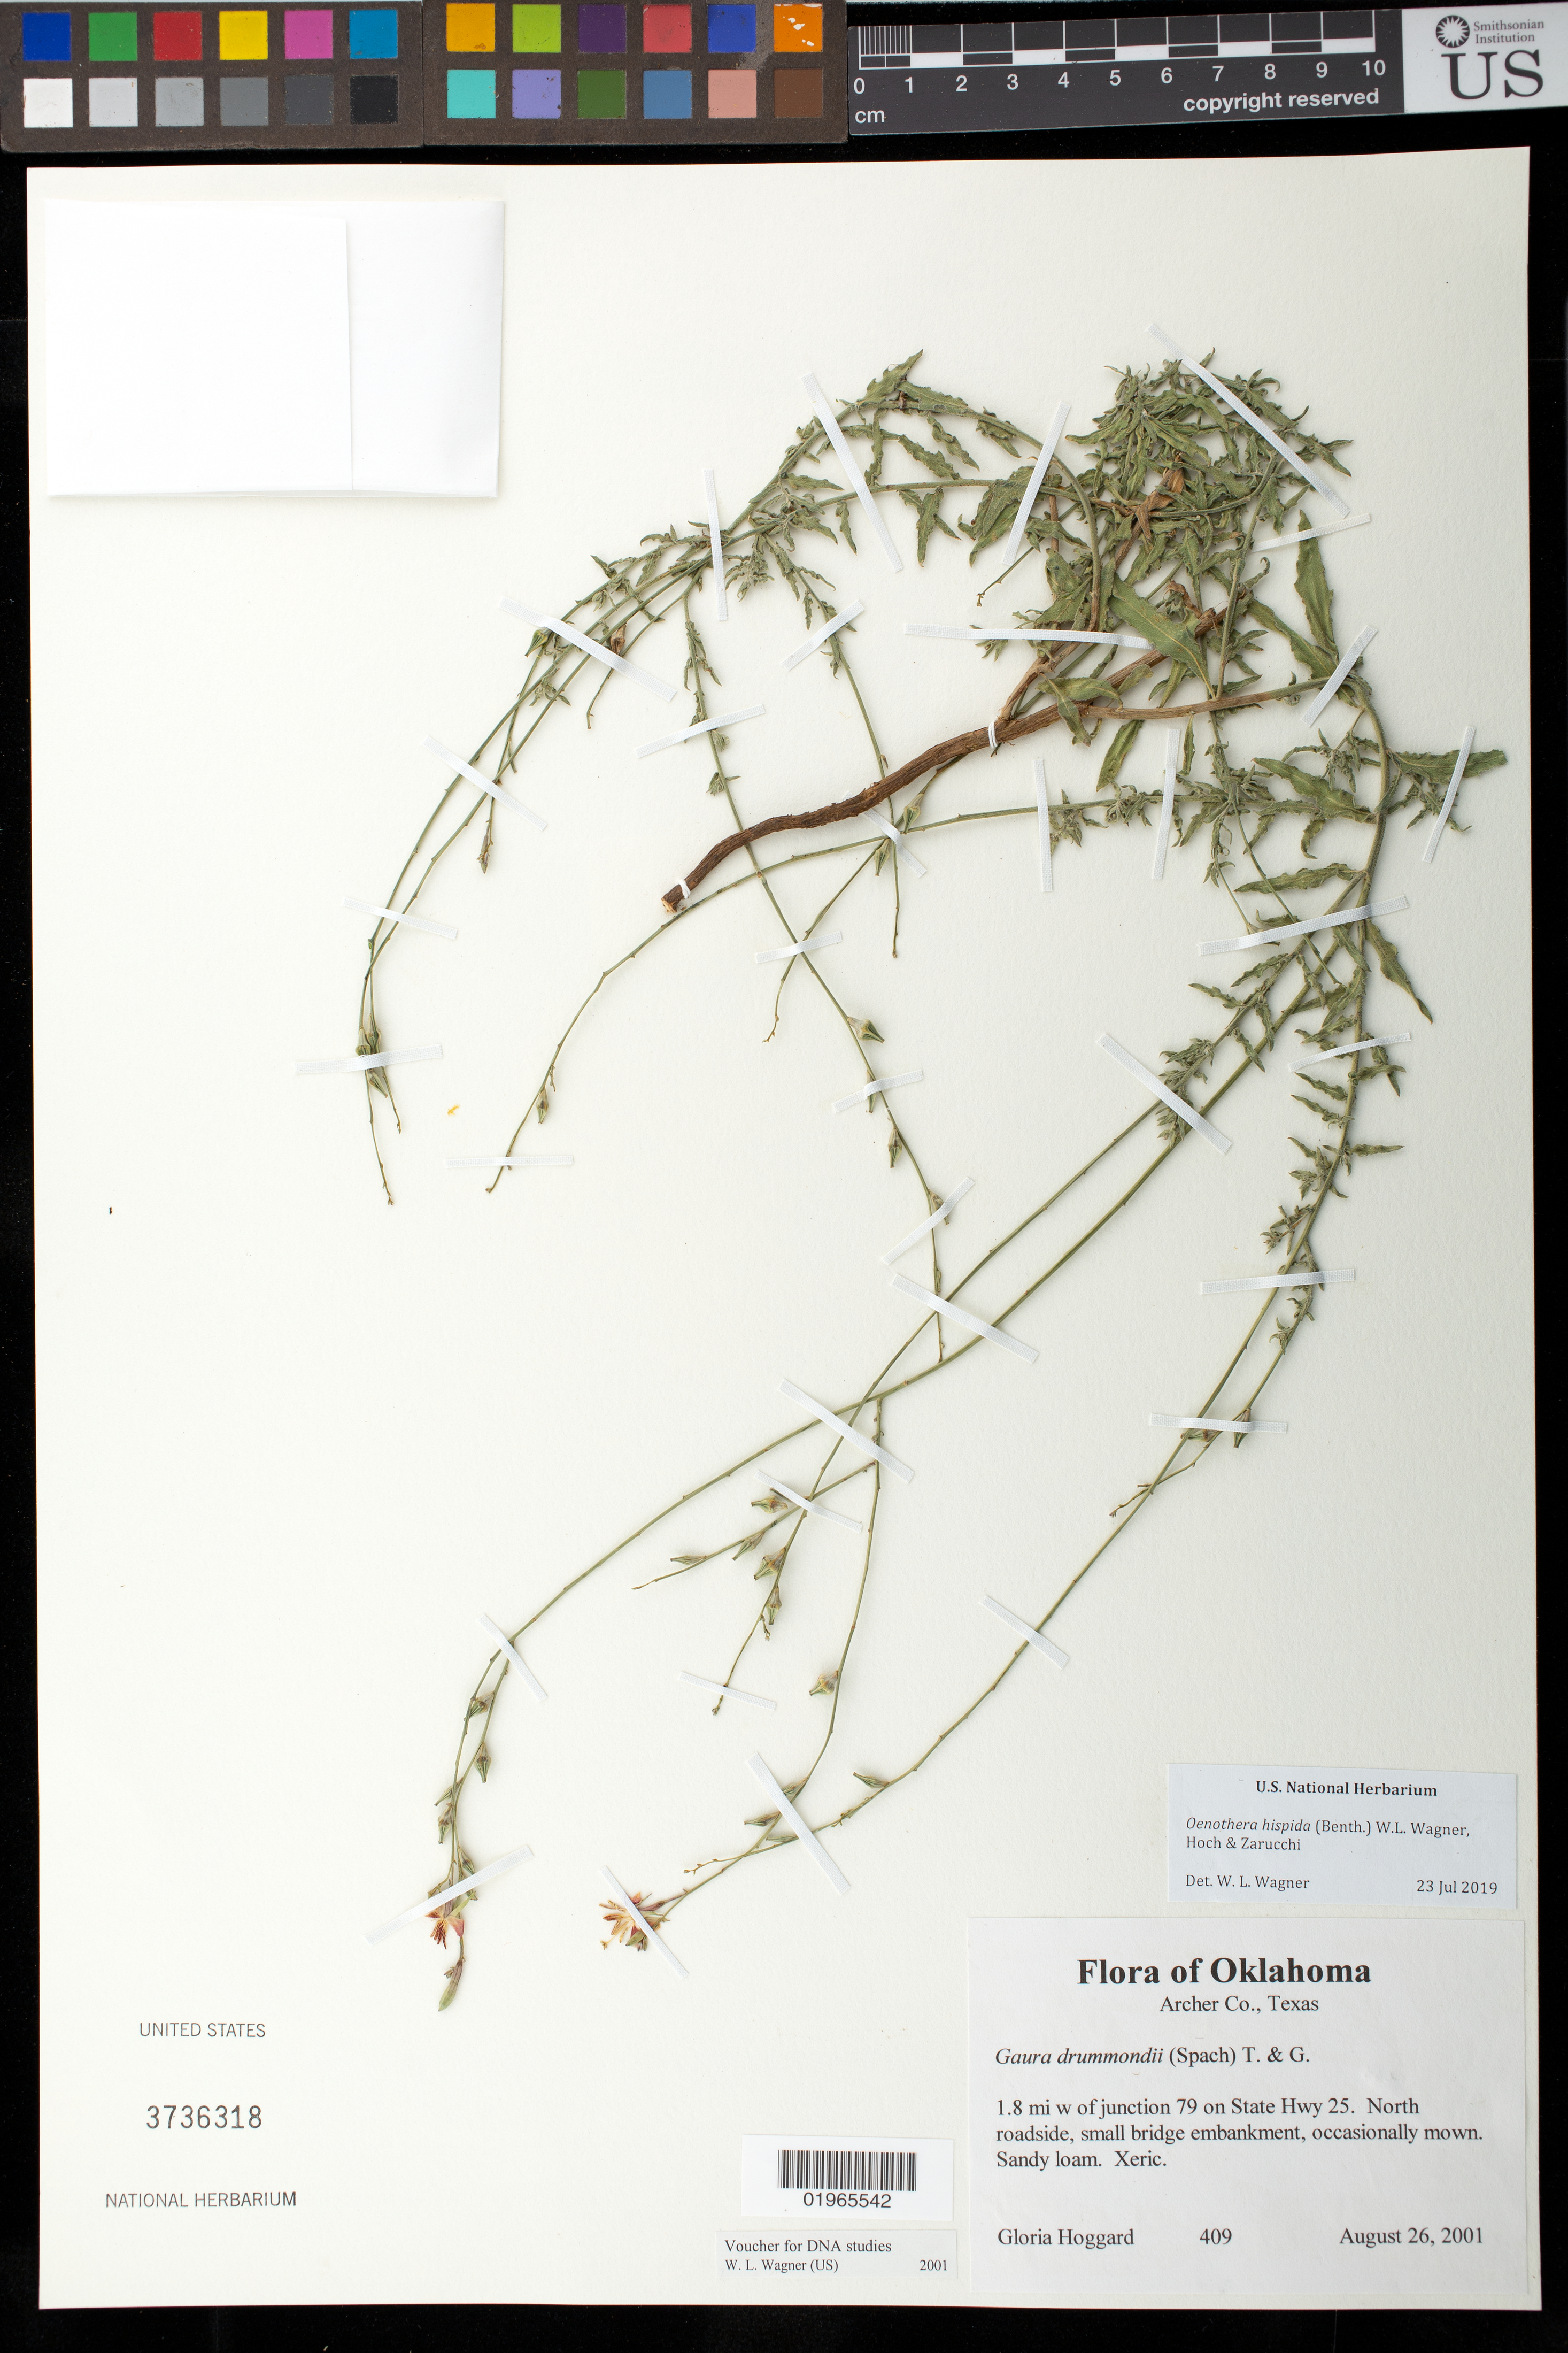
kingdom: Plantae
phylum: Tracheophyta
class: Magnoliopsida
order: Myrtales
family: Onagraceae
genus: Oenothera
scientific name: Oenothera hispida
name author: (Benth.) W.L. Wagner et al.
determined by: Wagner, W. L., (BOT), Smithsonian Institution - National Museum of Natural History (UNITED STATES)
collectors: G. Hoggard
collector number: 409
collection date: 2001-08-26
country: United States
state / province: Texas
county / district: Archer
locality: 1.8 mi w of junction 79 on State Hwy 25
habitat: Roadside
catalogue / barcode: US 3736318